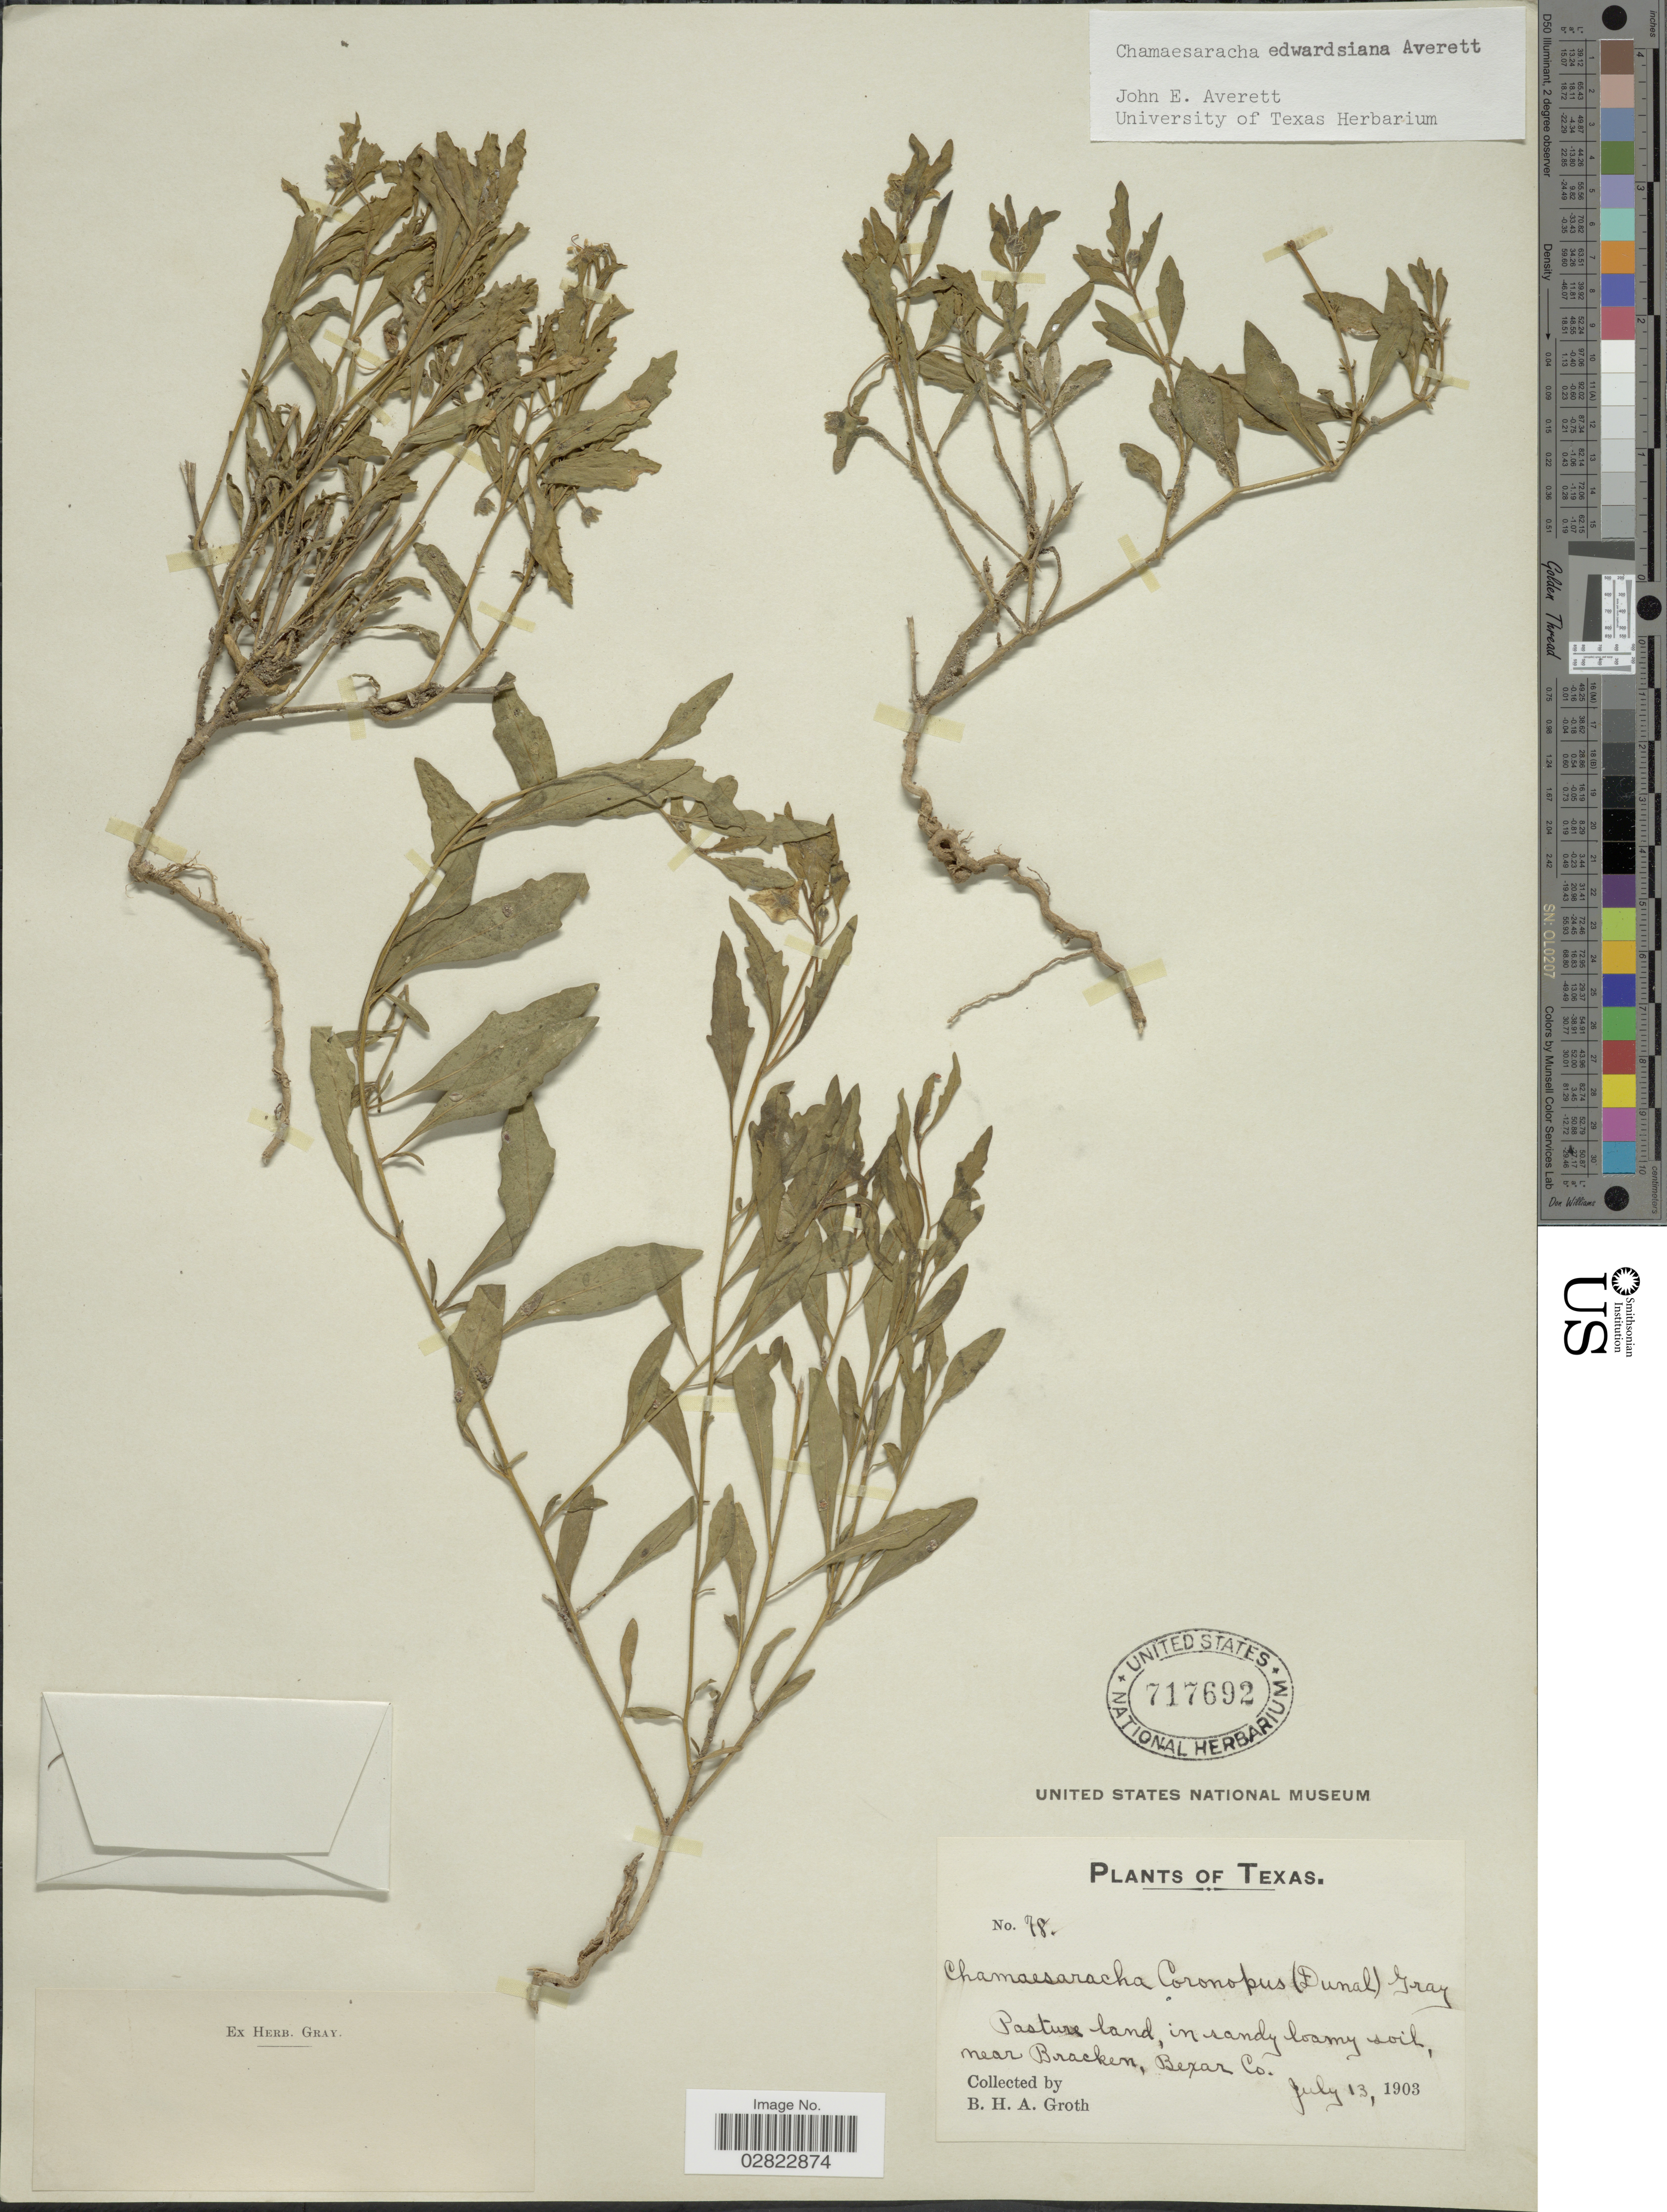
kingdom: Plantae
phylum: Tracheophyta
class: Magnoliopsida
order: Solanales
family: Solanaceae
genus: Chamaesaracha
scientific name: Chamaesaracha edwardsiana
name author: Averett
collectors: B. Groth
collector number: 78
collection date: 1903-07-13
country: United States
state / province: Texas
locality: Pasture land, in sandy loamy soil, near Bracken, Bexar Co.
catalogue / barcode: US 717692